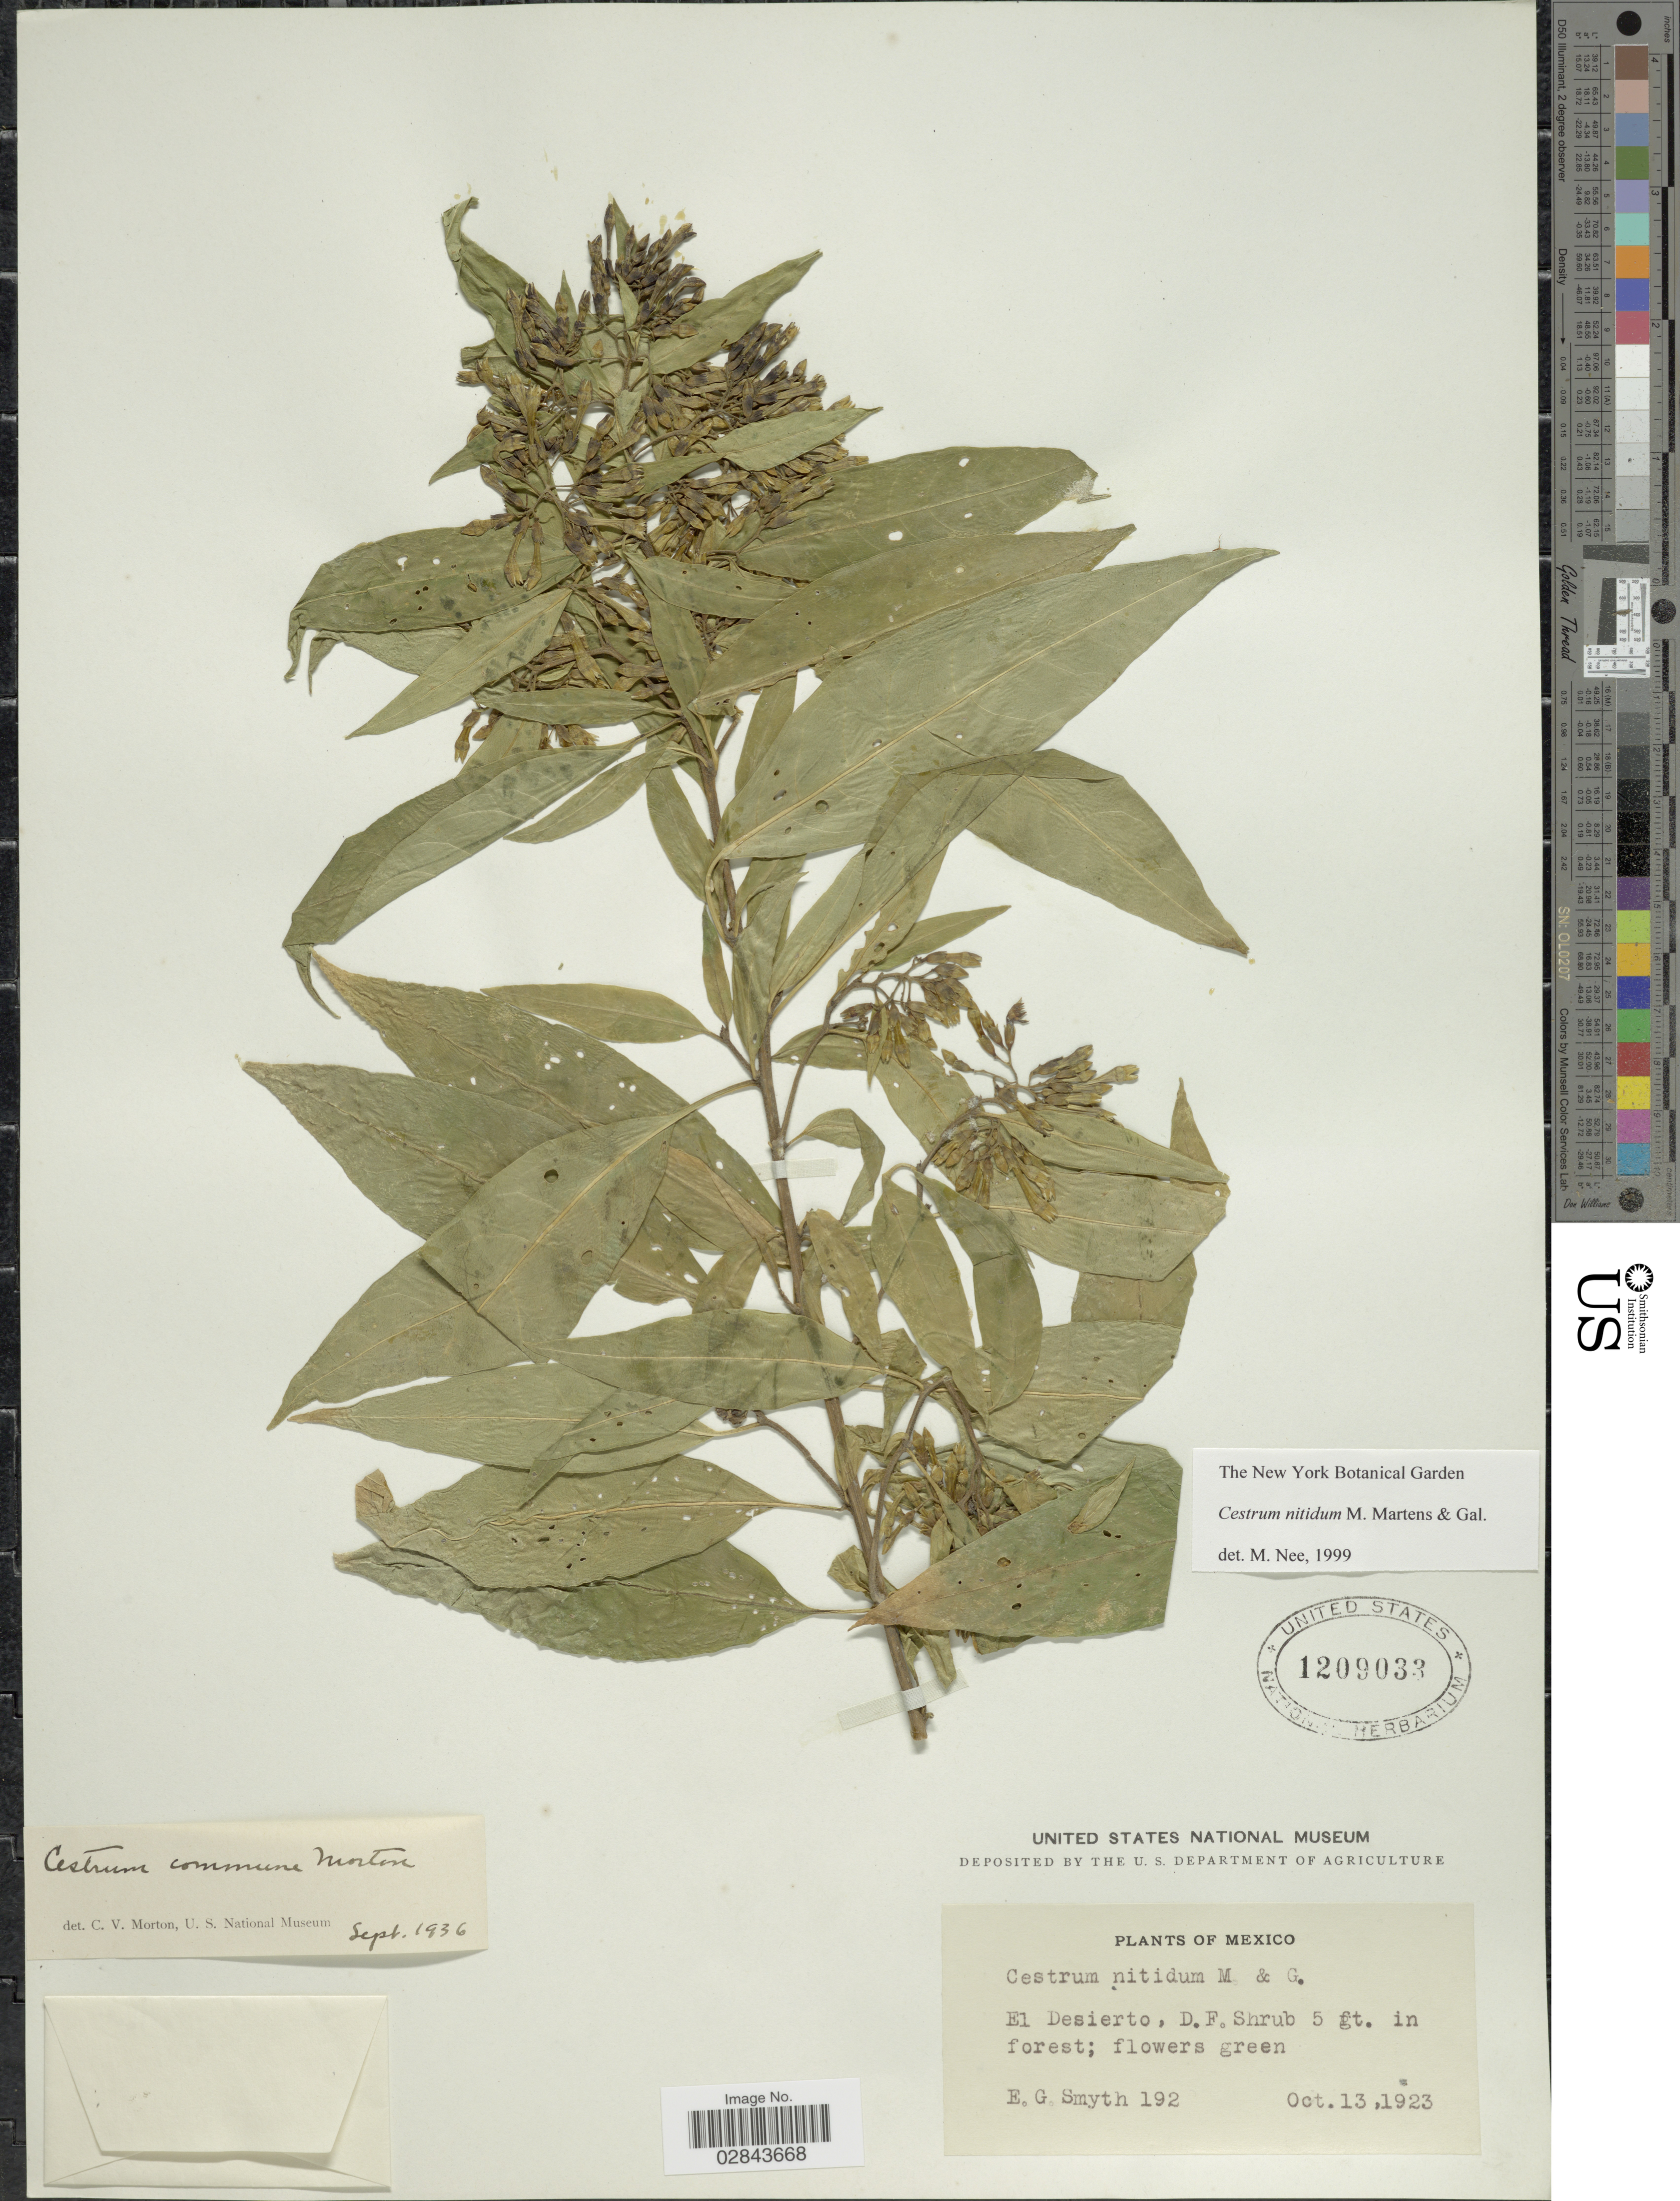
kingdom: Plantae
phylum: Tracheophyta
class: Magnoliopsida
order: Solanales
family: Solanaceae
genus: Cestrum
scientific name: Cestrum nitidum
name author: M. Martens & Galeotti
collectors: E. Smyth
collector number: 192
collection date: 1923-10-13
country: Mexico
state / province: Distrito Federal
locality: El Desierto, D.F.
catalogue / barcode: US 1209033